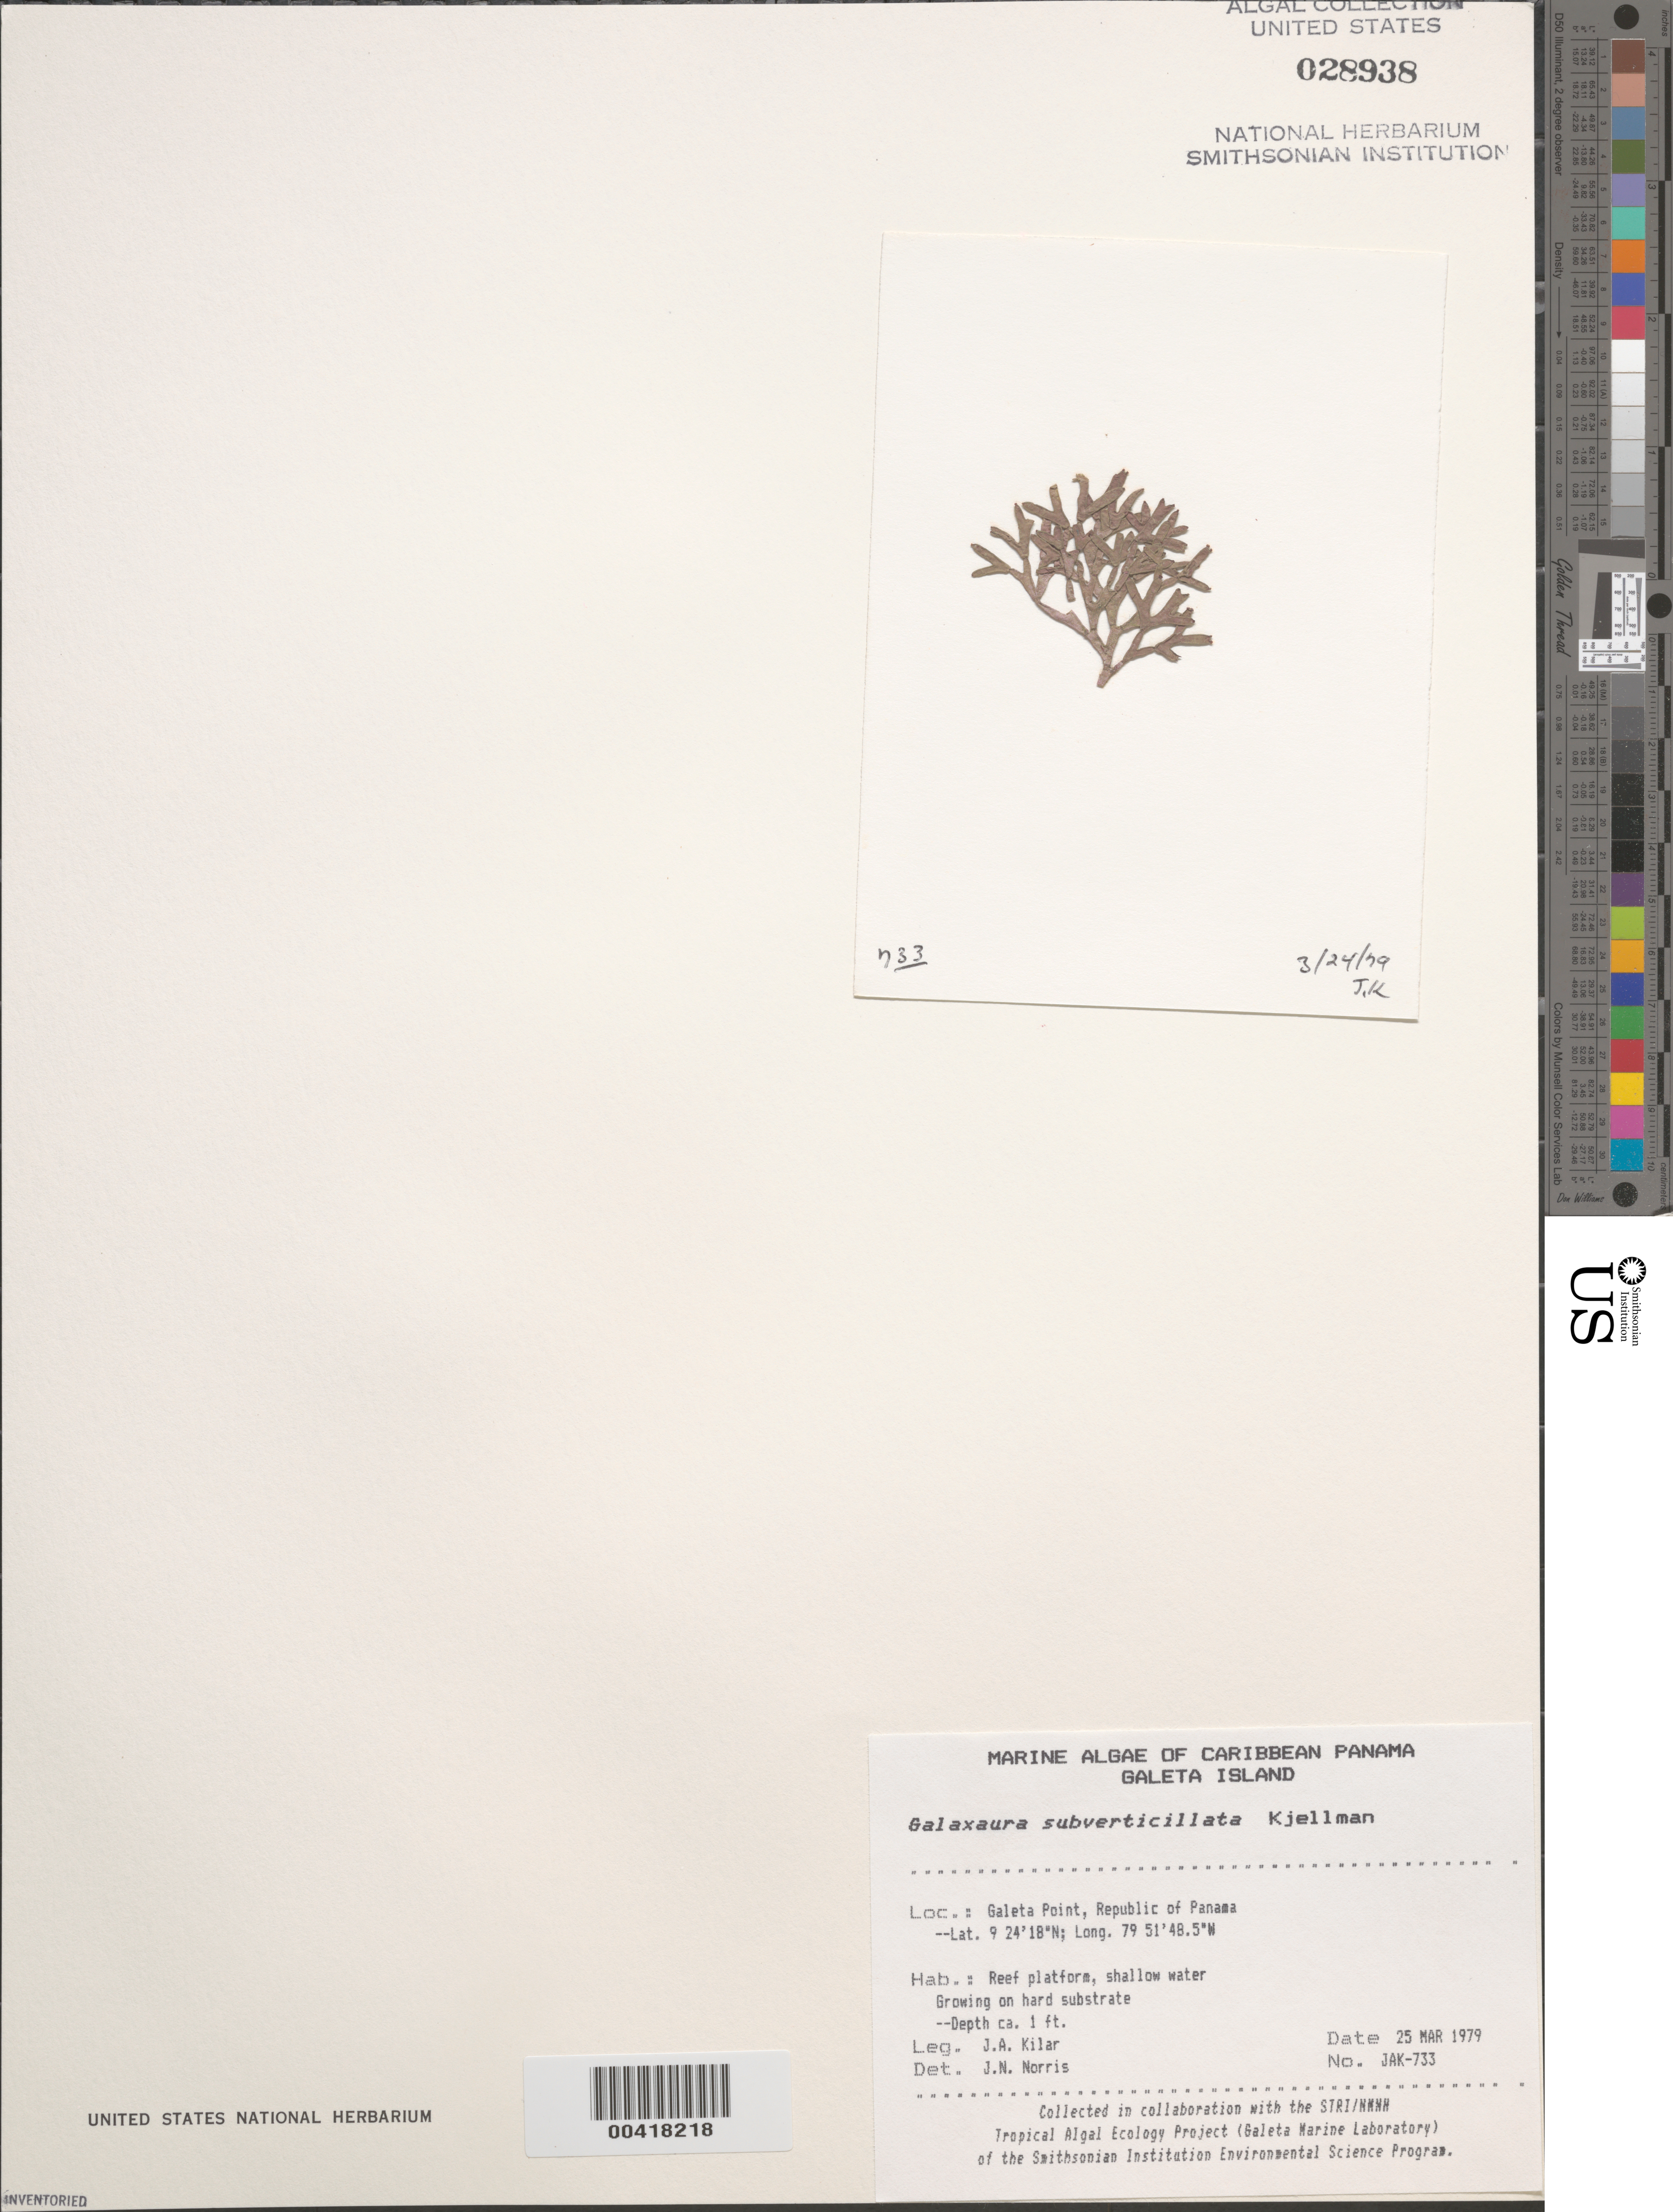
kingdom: Plantae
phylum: Rhodophyta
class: Florideophyceae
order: Nemaliales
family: Galaxauraceae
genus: Galaxaura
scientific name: Galaxaura rugosa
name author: (Ellis & Sol.) J.V.Lamouroux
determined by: Algae name updating Project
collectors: J. A. Kilar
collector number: JAK-733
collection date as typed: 25 Mar 1979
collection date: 1979-03-25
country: Panama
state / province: Colón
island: Galeta Island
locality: Galeta Point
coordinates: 9 24' 18" N, 79 51' 48.5" W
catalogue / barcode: US 28938